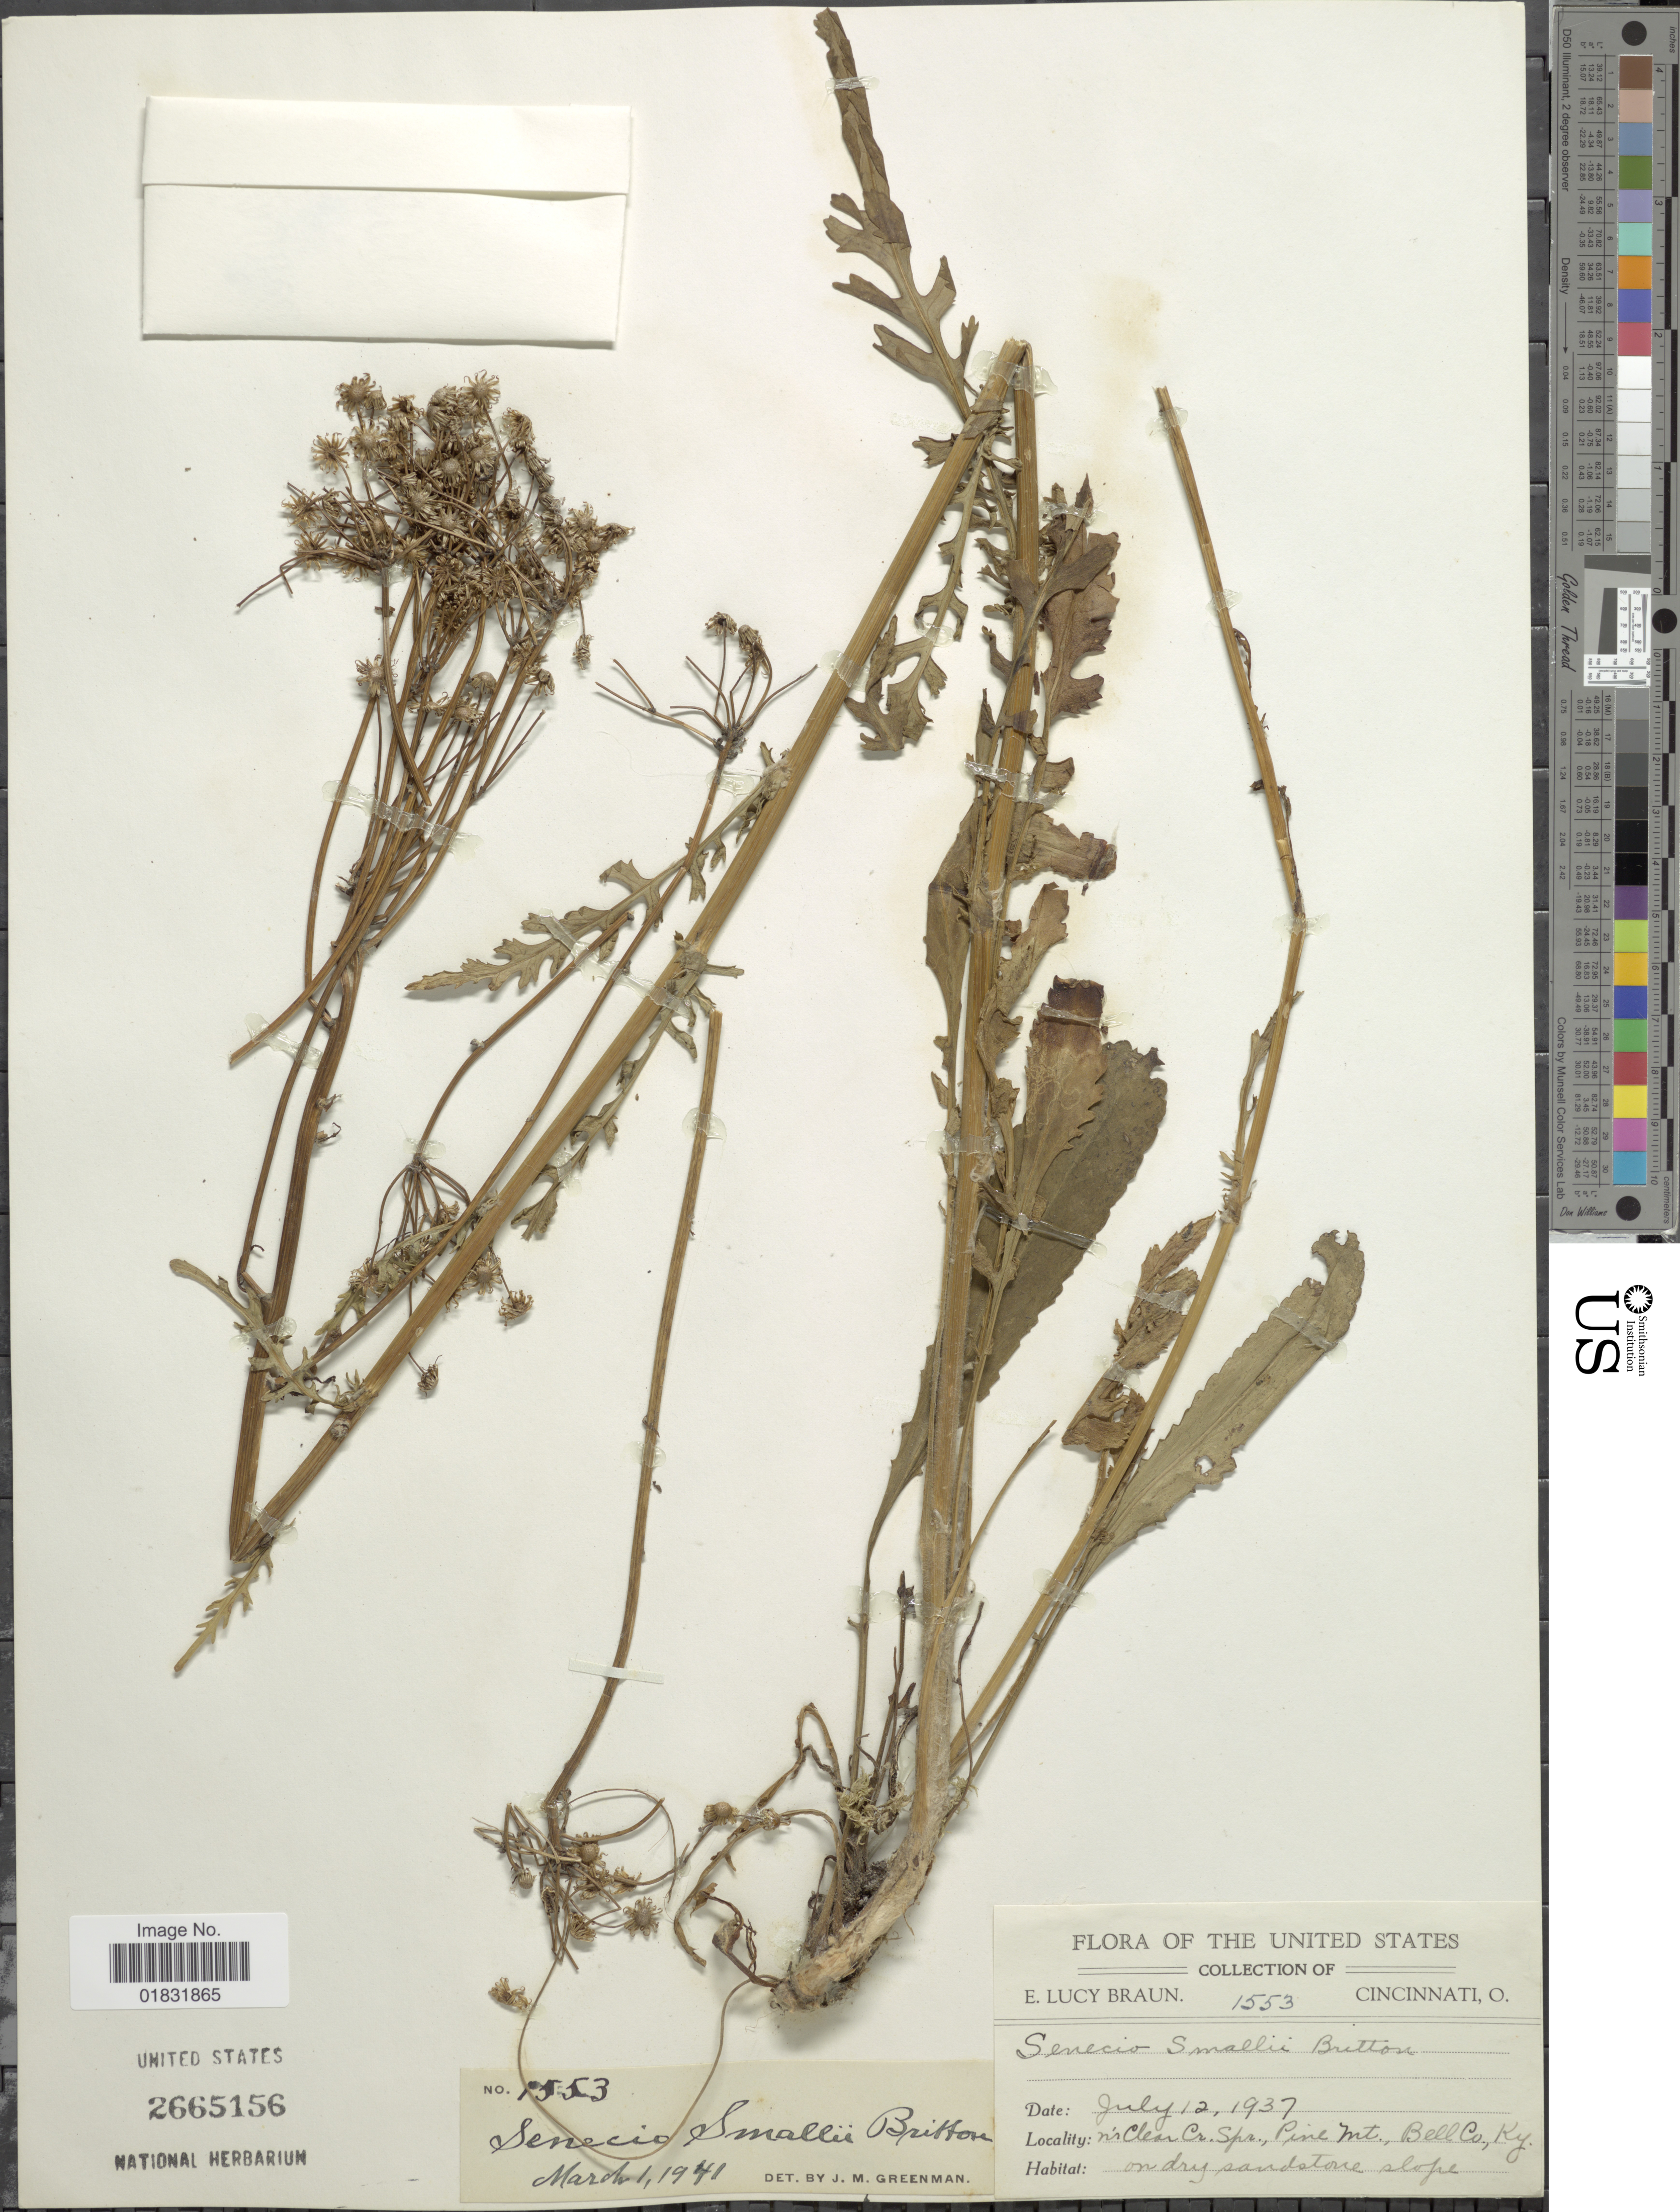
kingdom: Plantae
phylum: Tracheophyta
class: Magnoliopsida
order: Asterales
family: Asteraceae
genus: Packera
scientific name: Packera smallii Britton comb ined.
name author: Britton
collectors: E. L. Braun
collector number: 1553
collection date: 1937-07-12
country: United States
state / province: Kentucky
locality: Nr Clear Cr. Spr., Pine Mt., Bell Co., KY. on dry sandstone slope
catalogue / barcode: US 2665156